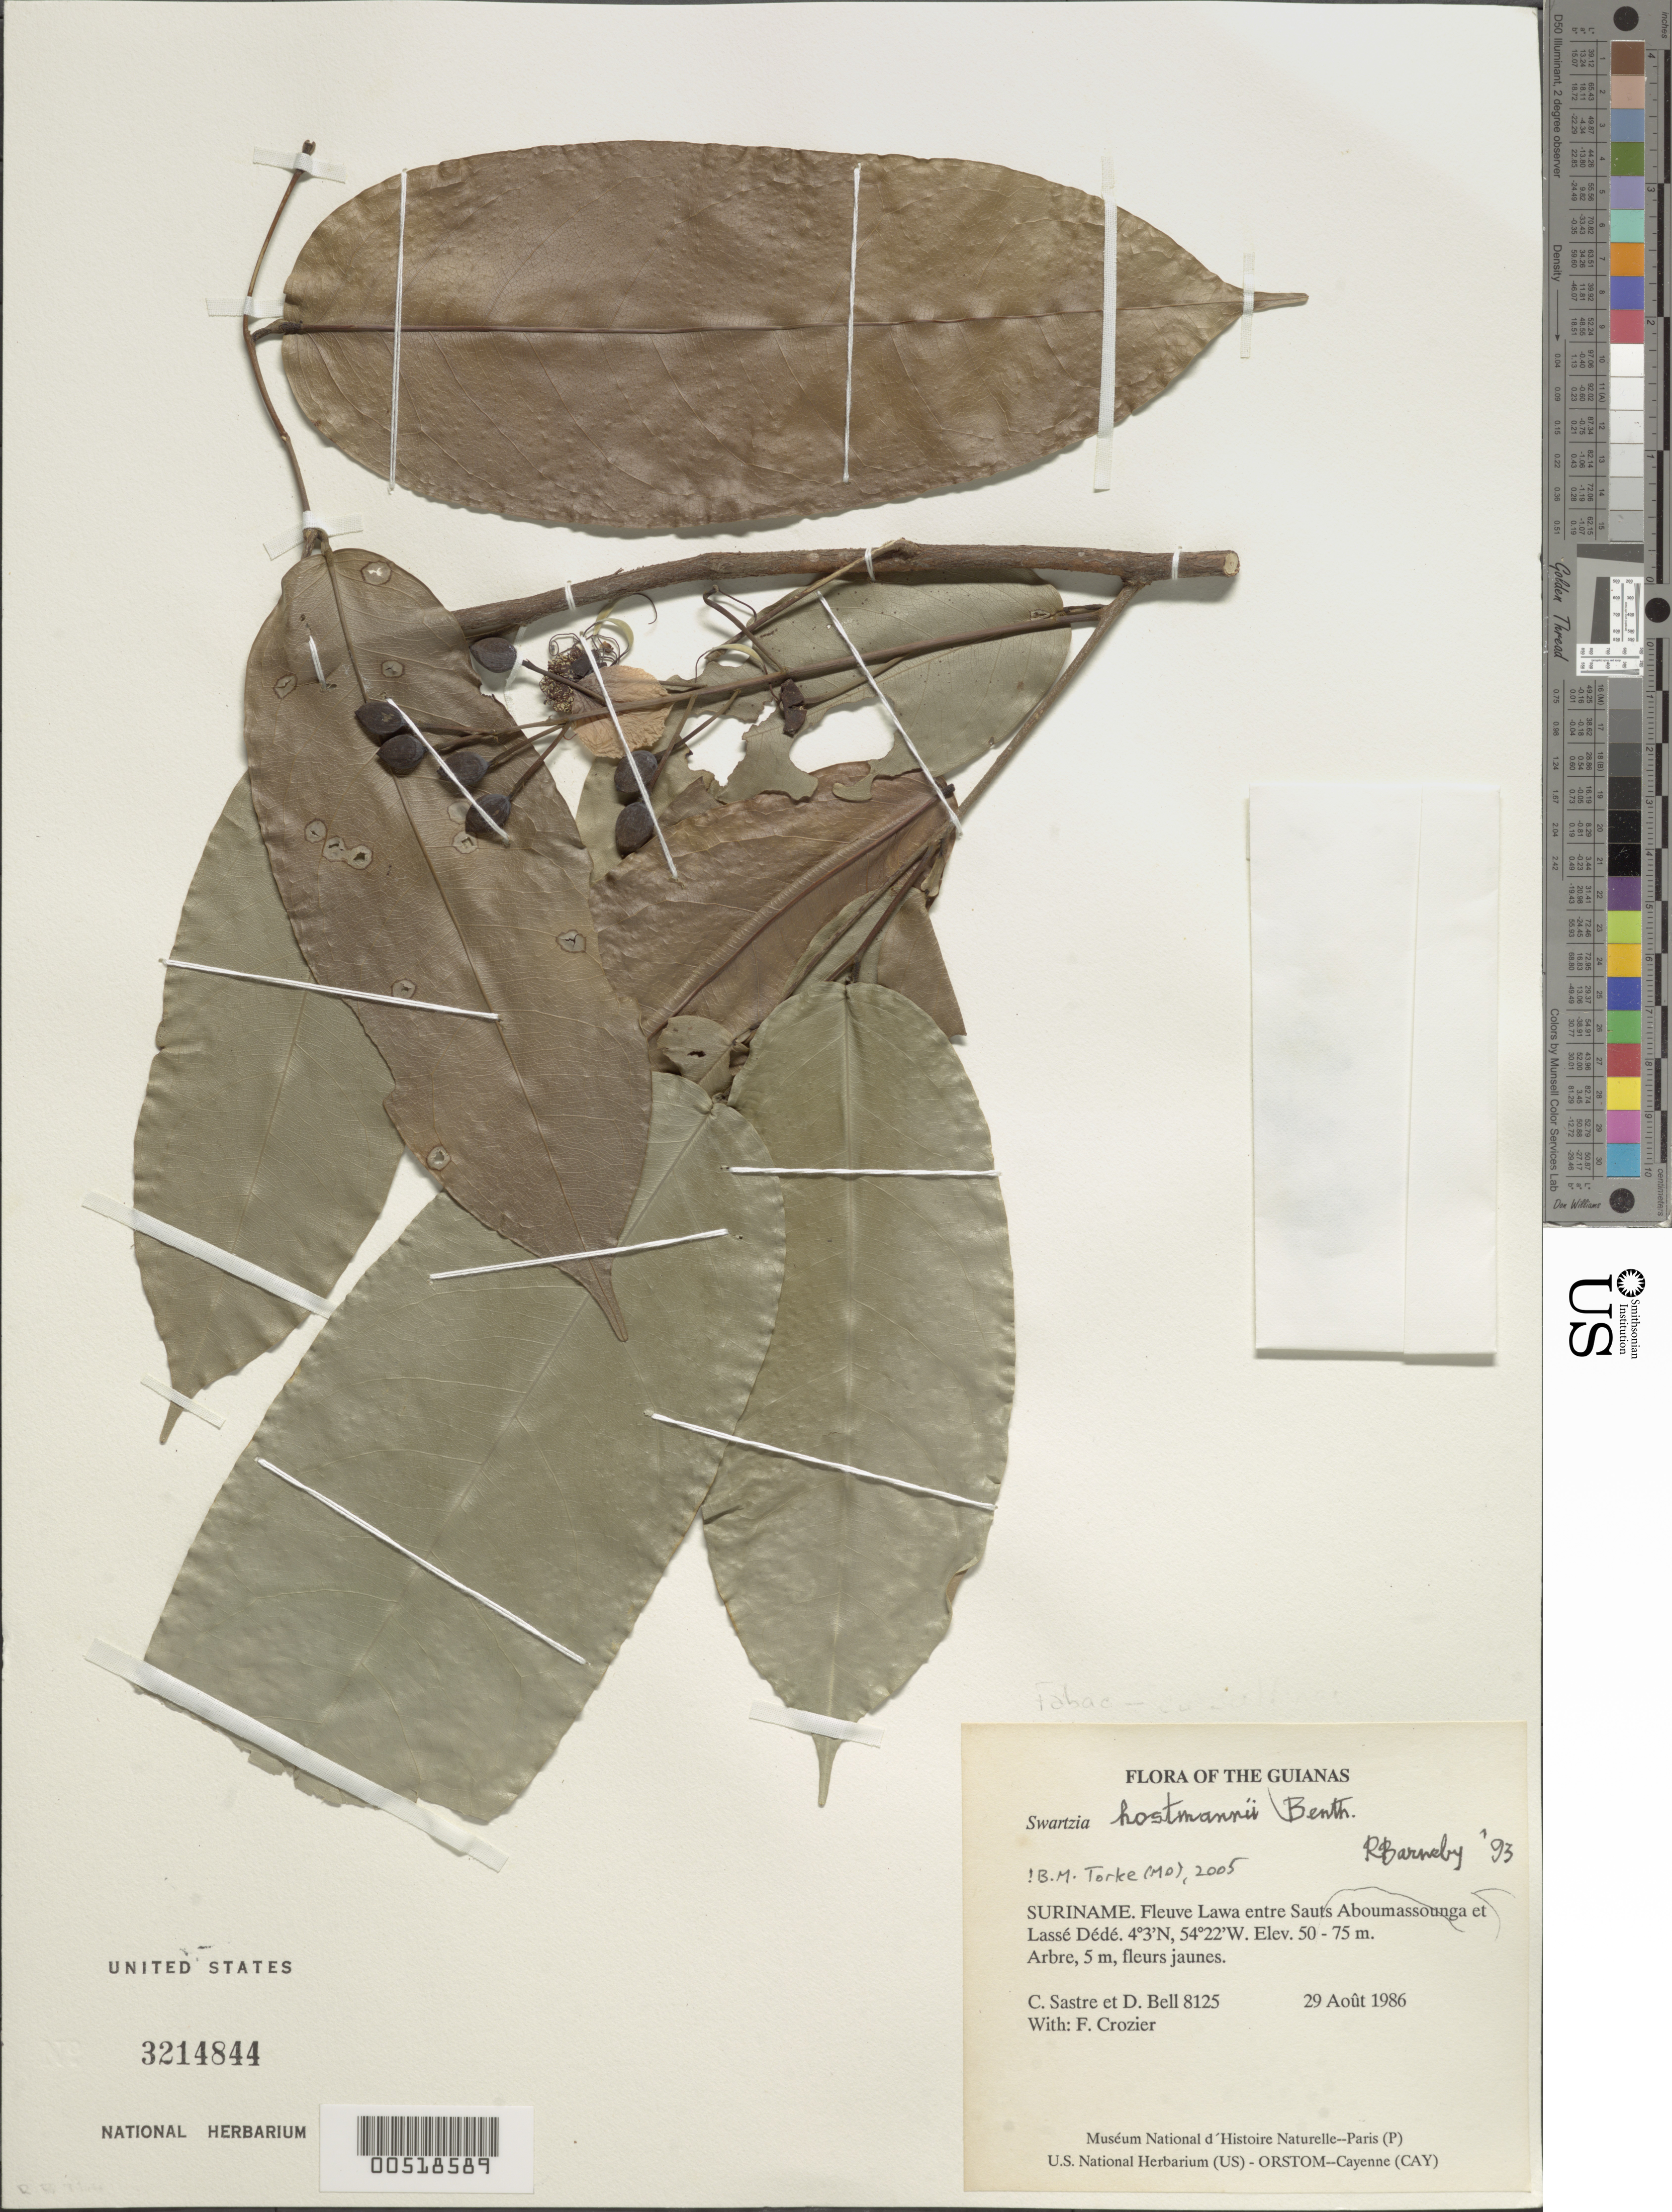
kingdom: Plantae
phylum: Tracheophyta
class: Magnoliopsida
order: Fabales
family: Fabaceae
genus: Swartzia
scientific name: Swartzia hostmannii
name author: Benth. in Mart.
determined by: Barneby, Rupert C., (NY)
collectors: C. H. L. Sastre, D. A. Bell & F. Crozier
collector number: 8125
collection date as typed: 29 August 1986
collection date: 1986-08-29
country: Suriname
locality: Fleuve Lawa entre Sauts Aboumassounga et Lassé Dédé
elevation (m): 50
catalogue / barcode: US 3214844